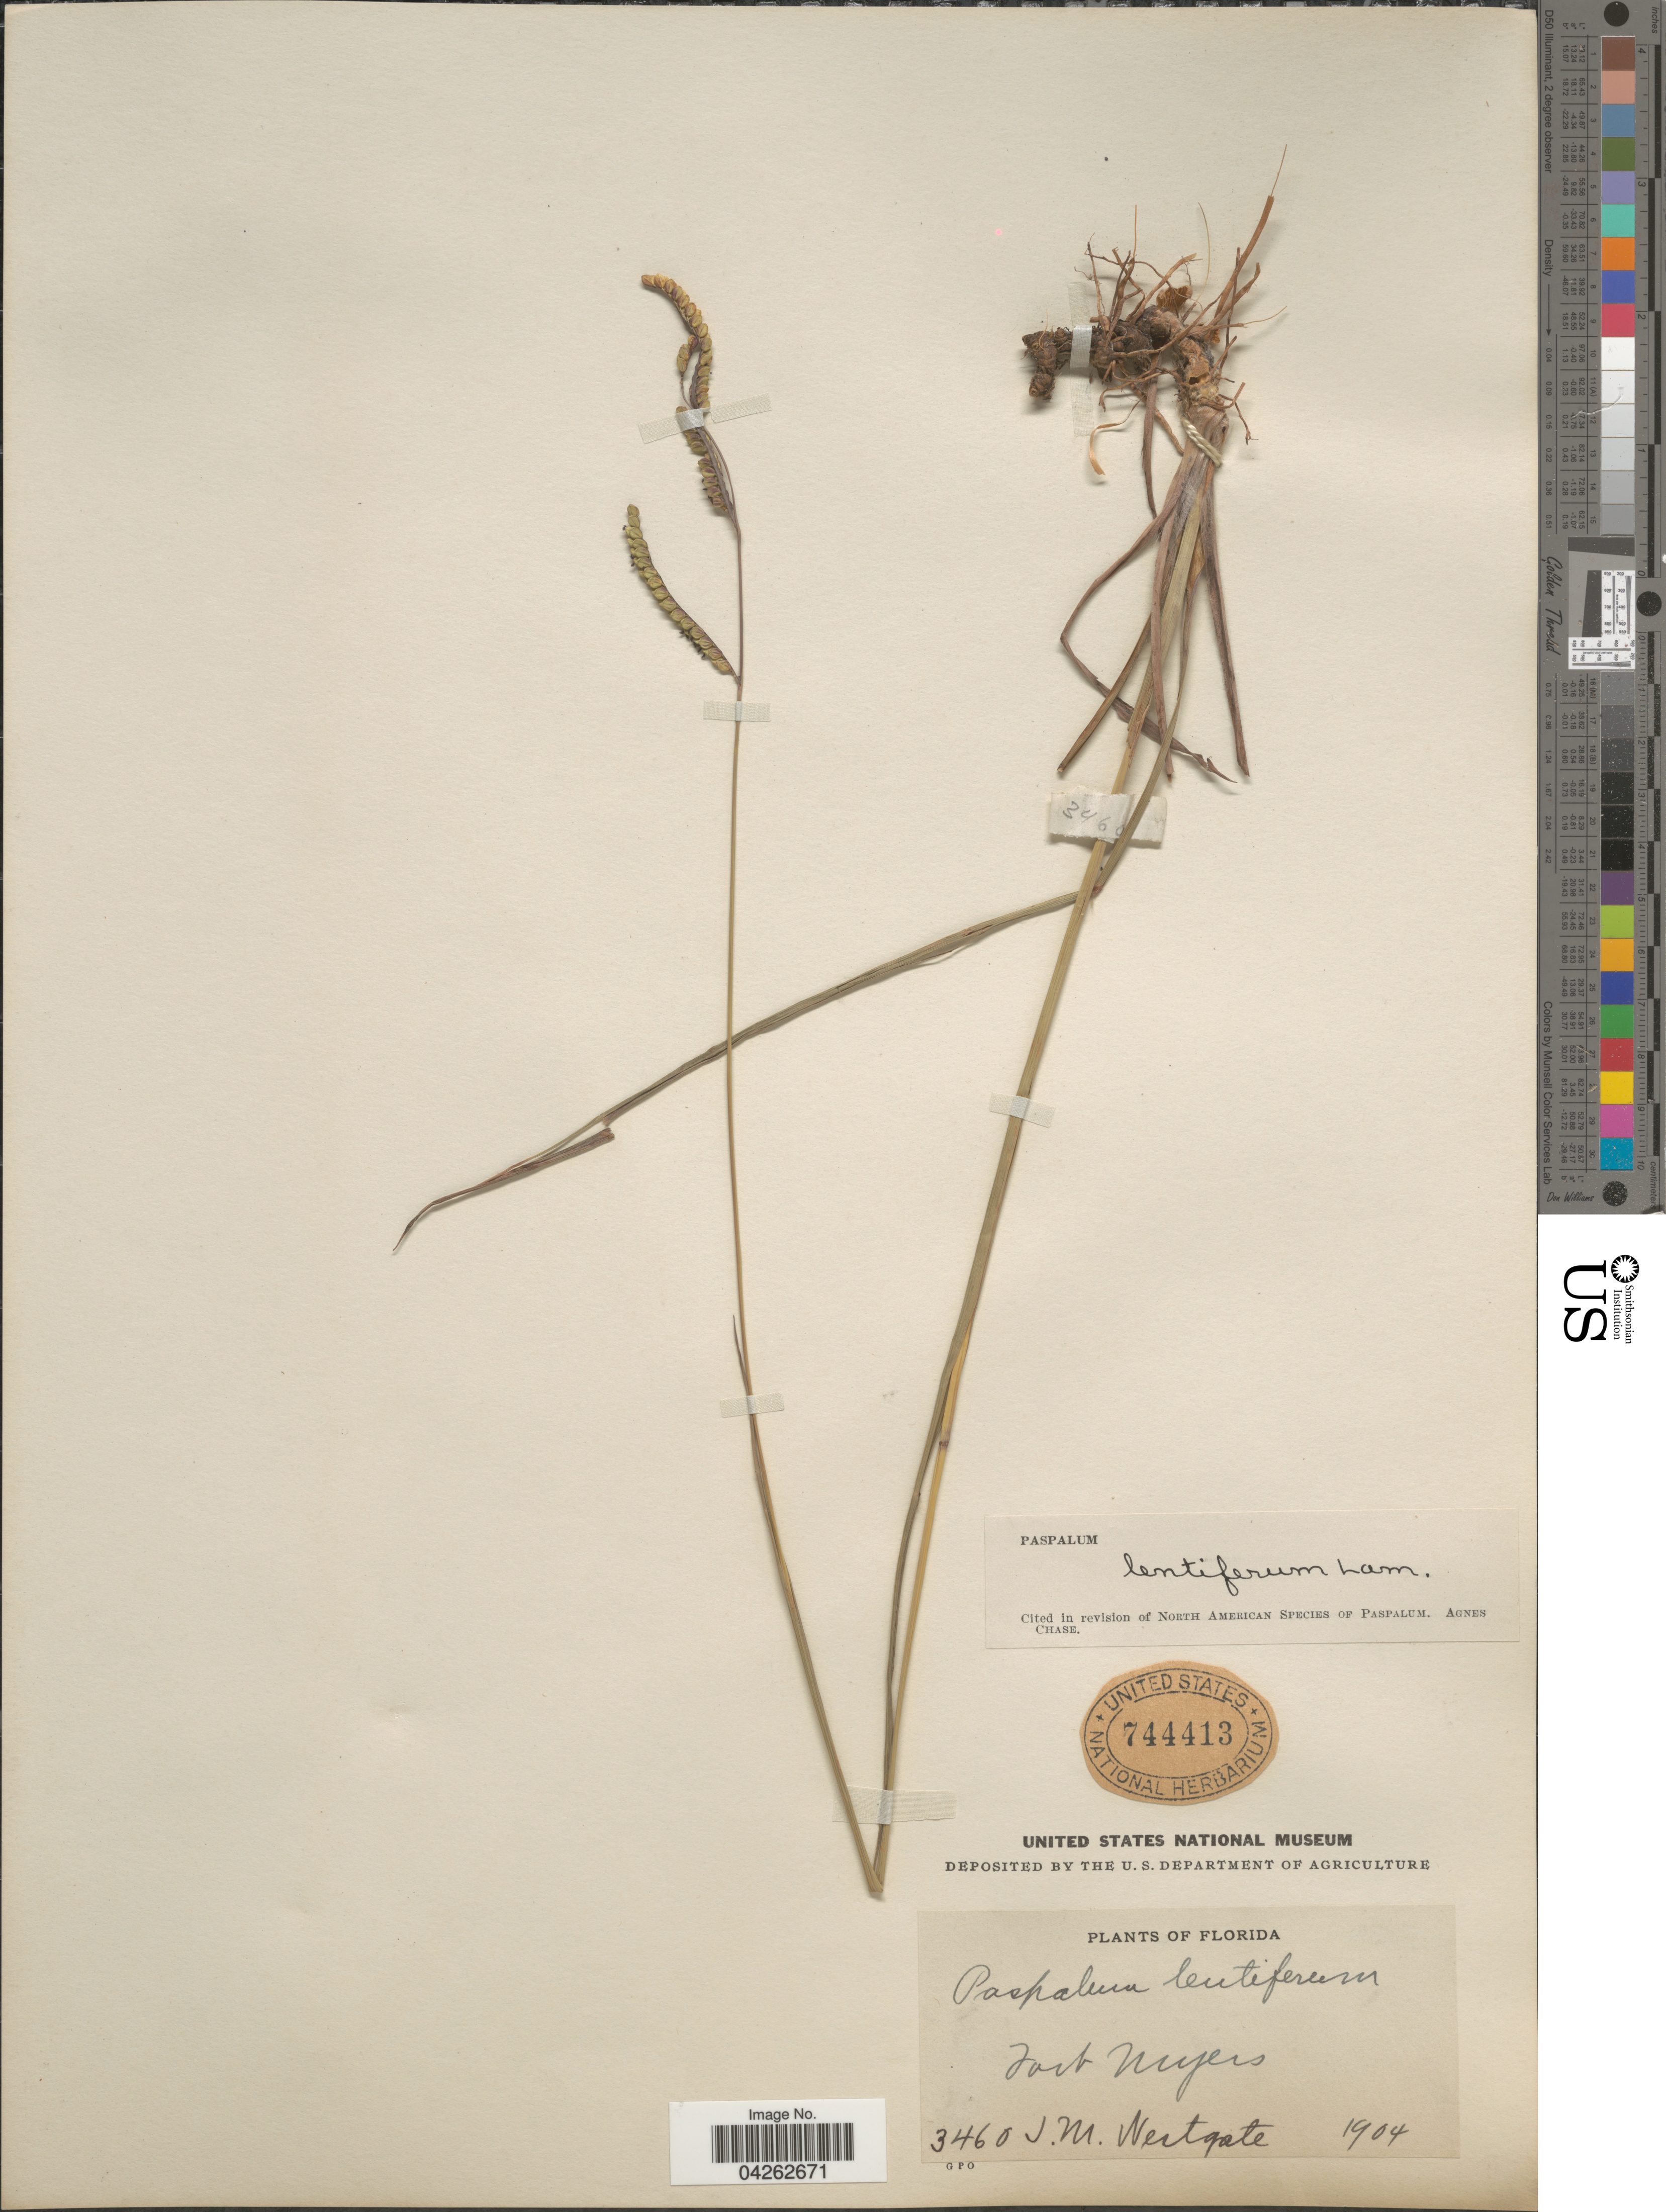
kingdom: Plantae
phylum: Tracheophyta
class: Liliopsida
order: Poales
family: Poaceae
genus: Paspalum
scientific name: Paspalum lentiferum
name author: Lam.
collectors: J. Westgate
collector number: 3460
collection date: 1904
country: United States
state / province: Florida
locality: Fort Myers.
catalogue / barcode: US 744413